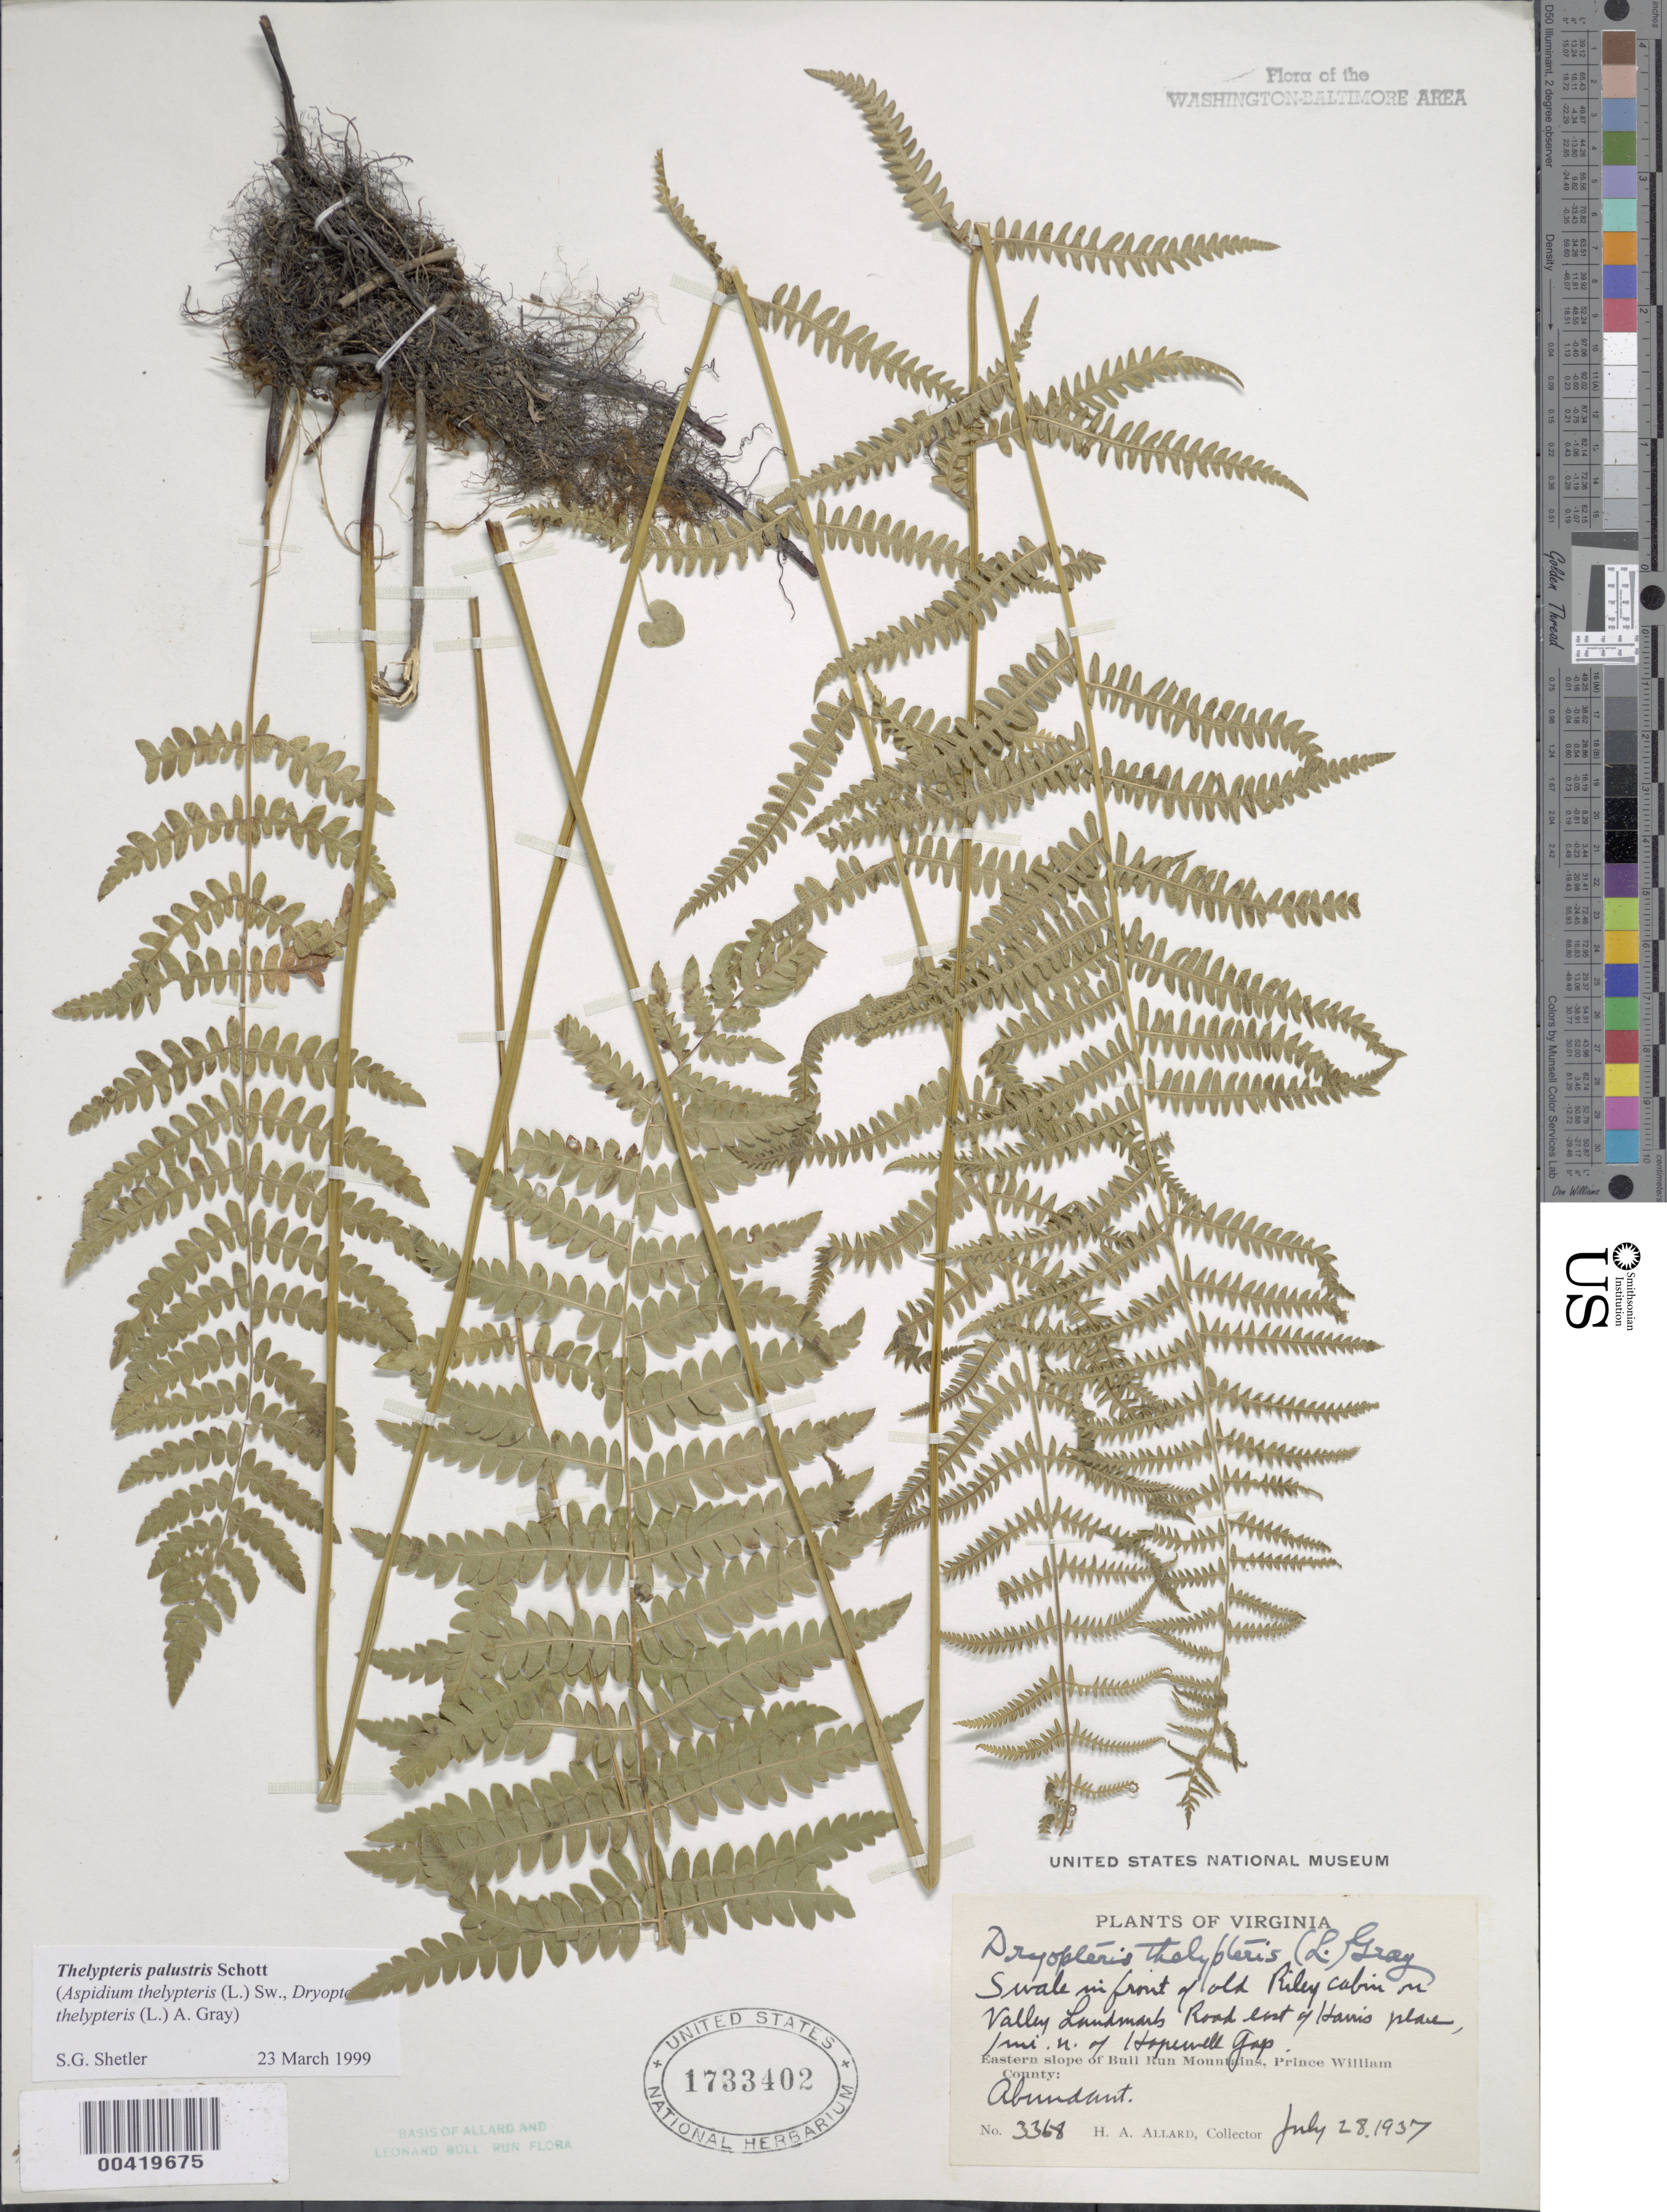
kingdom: Plantae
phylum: Tracheophyta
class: Polypodiopsida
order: Polypodiales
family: Thelypteridaceae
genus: Thelypteris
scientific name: Thelypteris palustris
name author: (Salisb.) Schott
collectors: H. A. Allard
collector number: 3368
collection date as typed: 28 Jul 1937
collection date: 1937-07-28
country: United States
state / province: Virginia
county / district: Prince William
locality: North of Hopewell Gap, Eastern slope of Bull Run Mountains Bull Run Mts.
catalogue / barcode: US 1733402